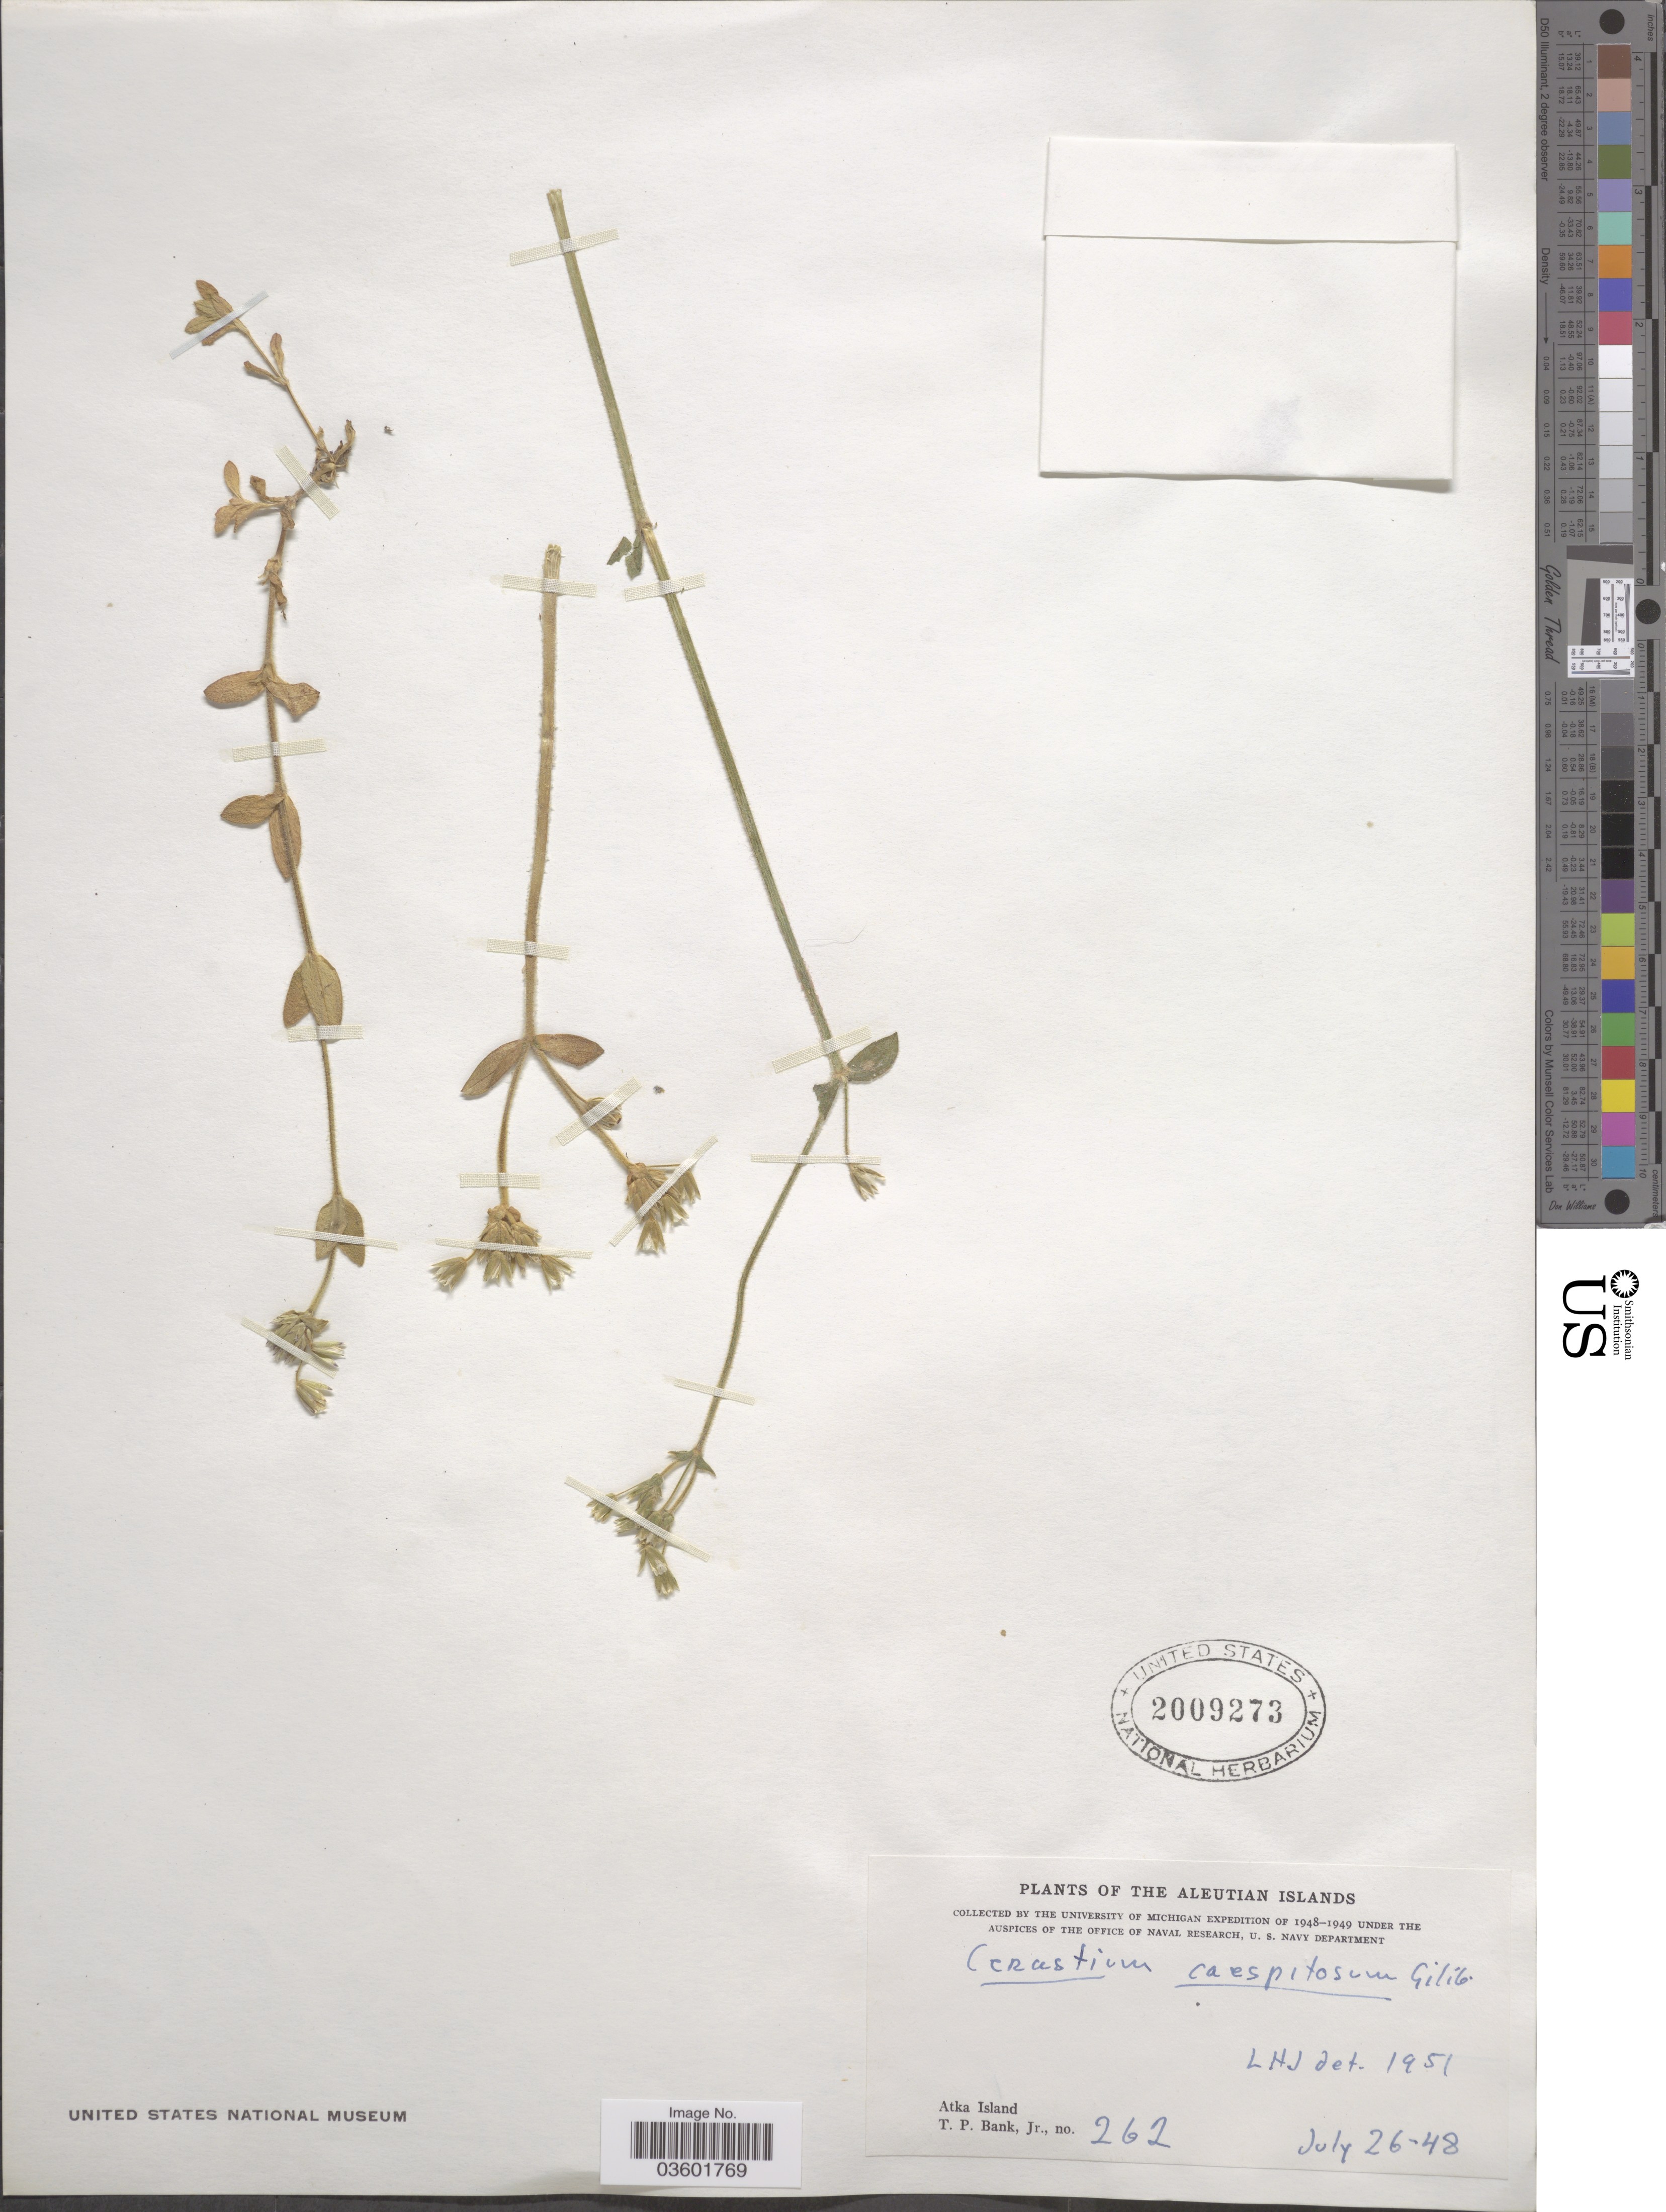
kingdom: Plantae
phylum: Tracheophyta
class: Magnoliopsida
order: Caryophyllales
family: Caryophyllaceae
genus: Cerastium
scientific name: Cerastium caespitosum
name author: Rchb. & Kit.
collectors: T. Bank Jr.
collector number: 262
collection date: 1948-07-26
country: United States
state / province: Alaska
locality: Aleutian Islands. Atka Island.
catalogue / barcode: US 2009273